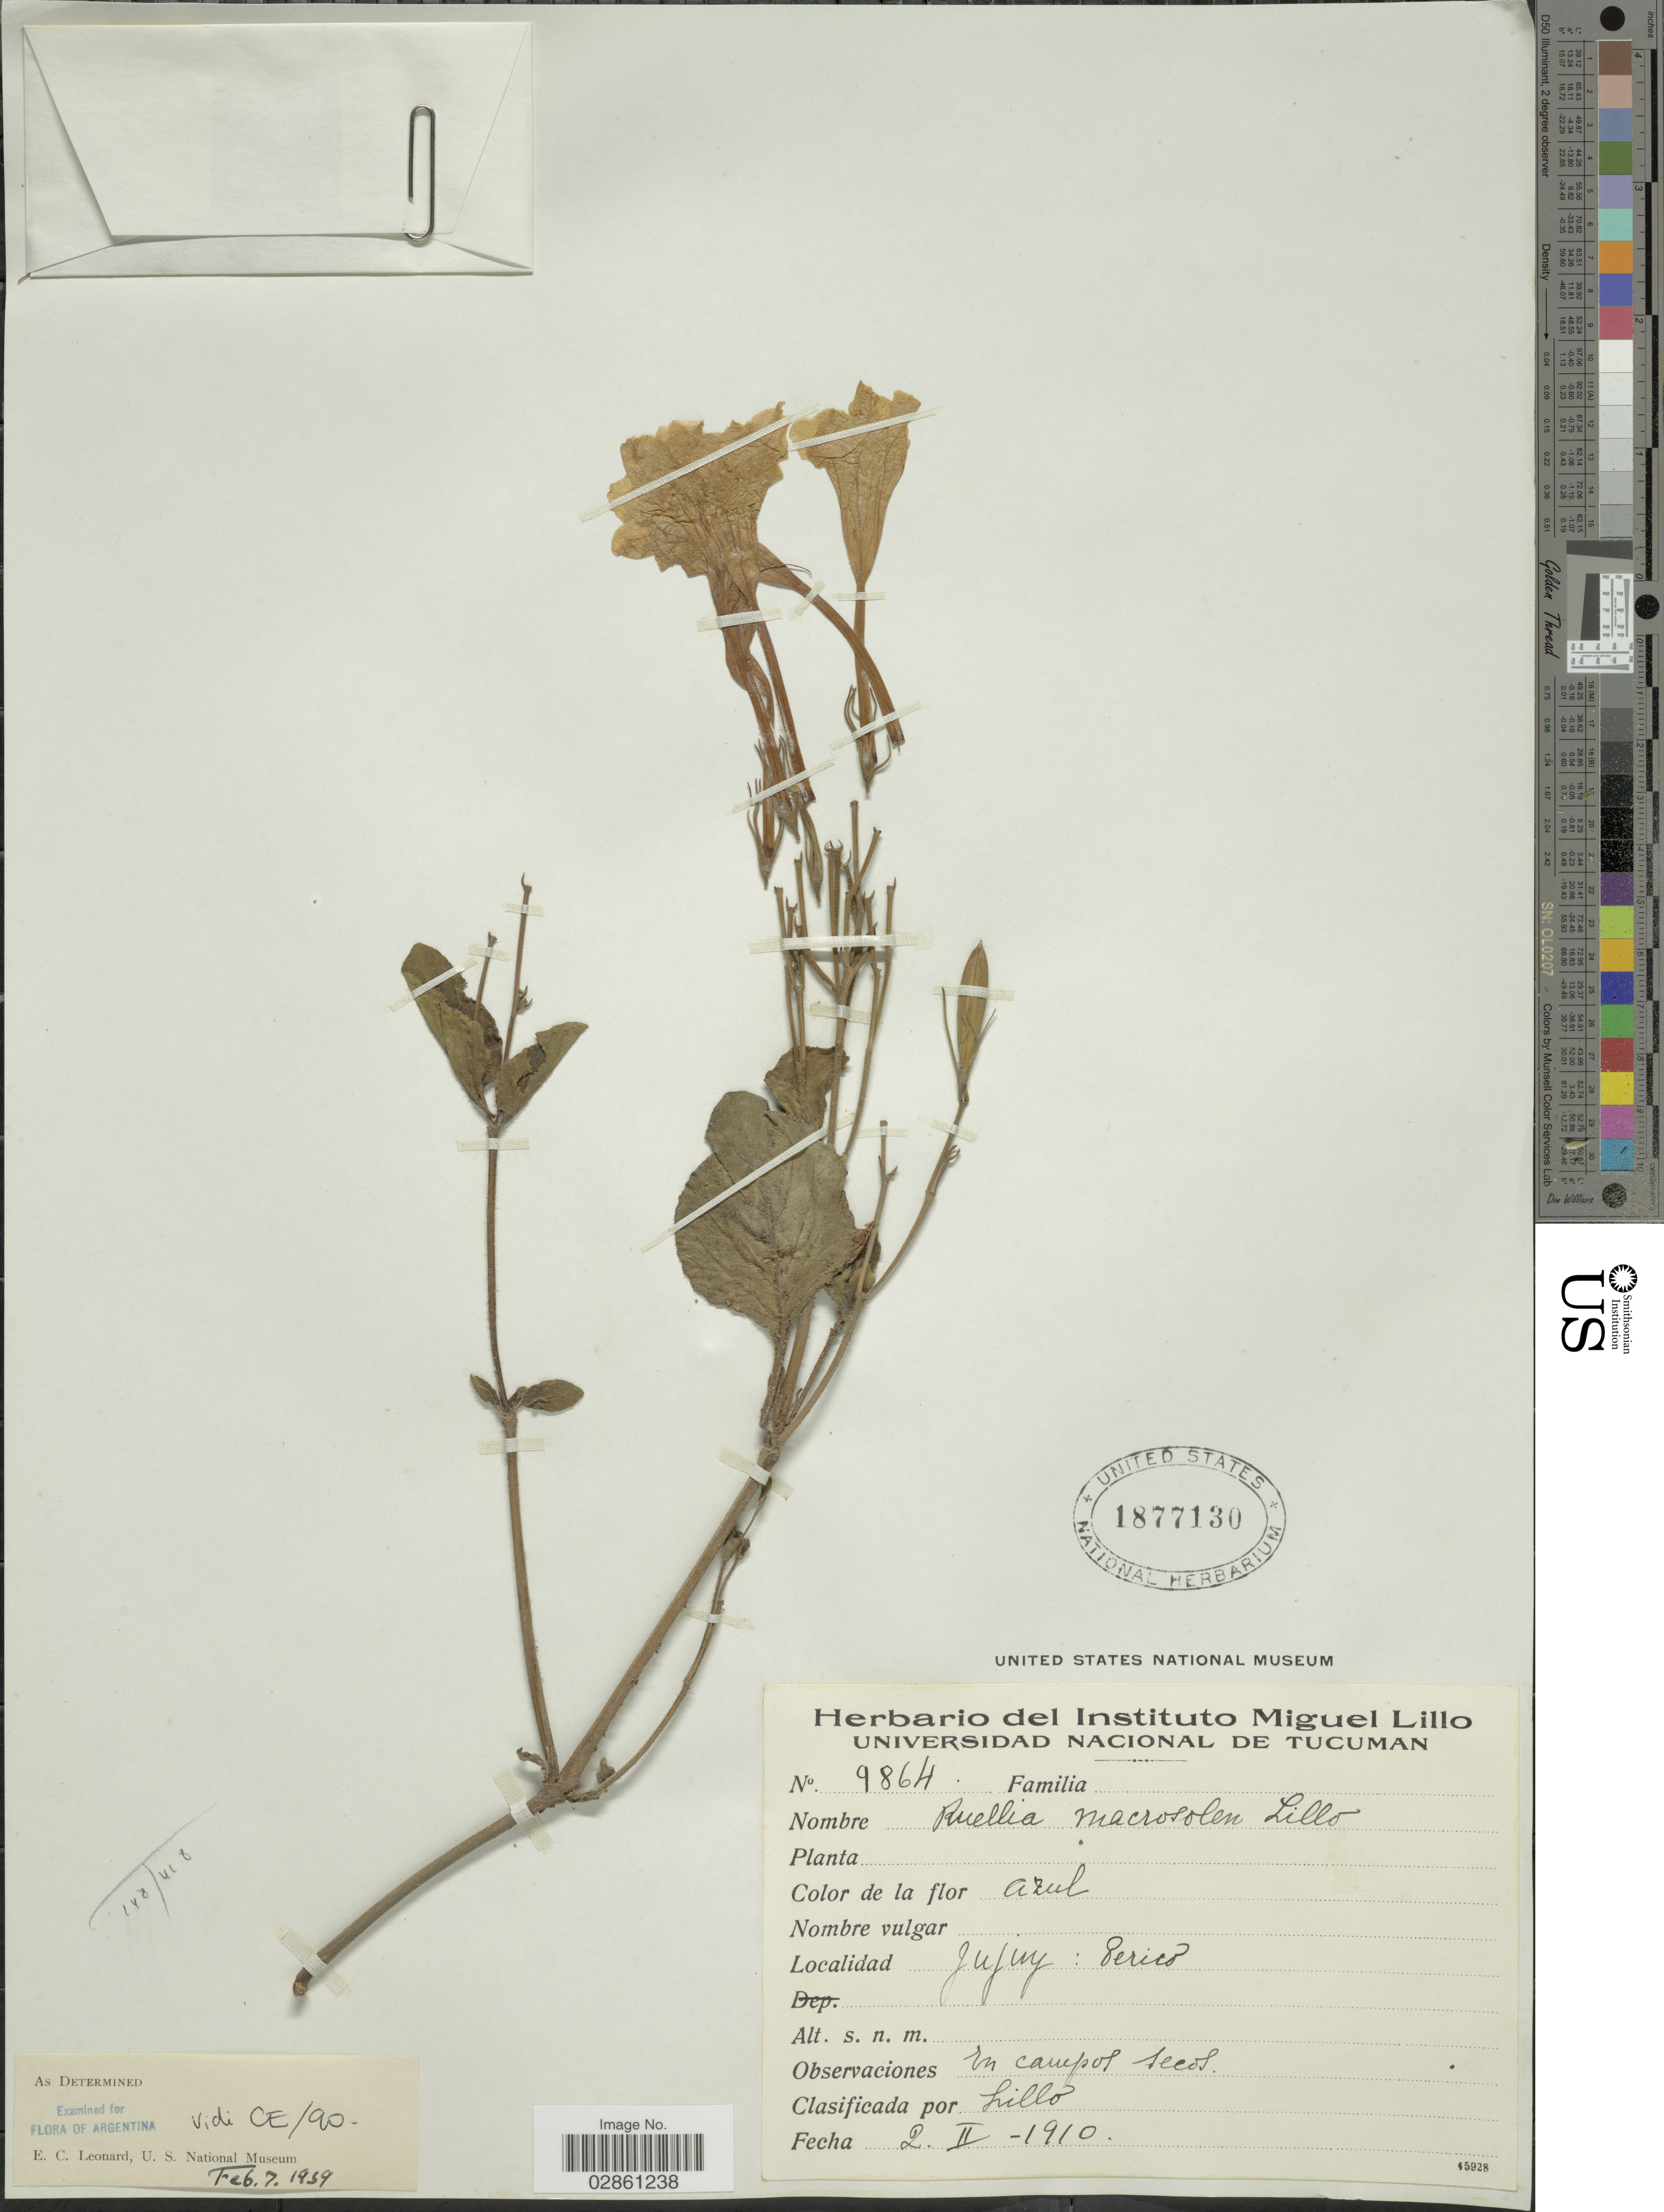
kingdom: Plantae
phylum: Tracheophyta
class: Magnoliopsida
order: Lamiales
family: Acanthaceae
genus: Ruellia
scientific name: Ruellia macrosolen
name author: Lillo ex C. Ezcurra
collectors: M. Lillo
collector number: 9864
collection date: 1910-02-02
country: Argentina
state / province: Jujuy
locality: Perico.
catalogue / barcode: US 1877130